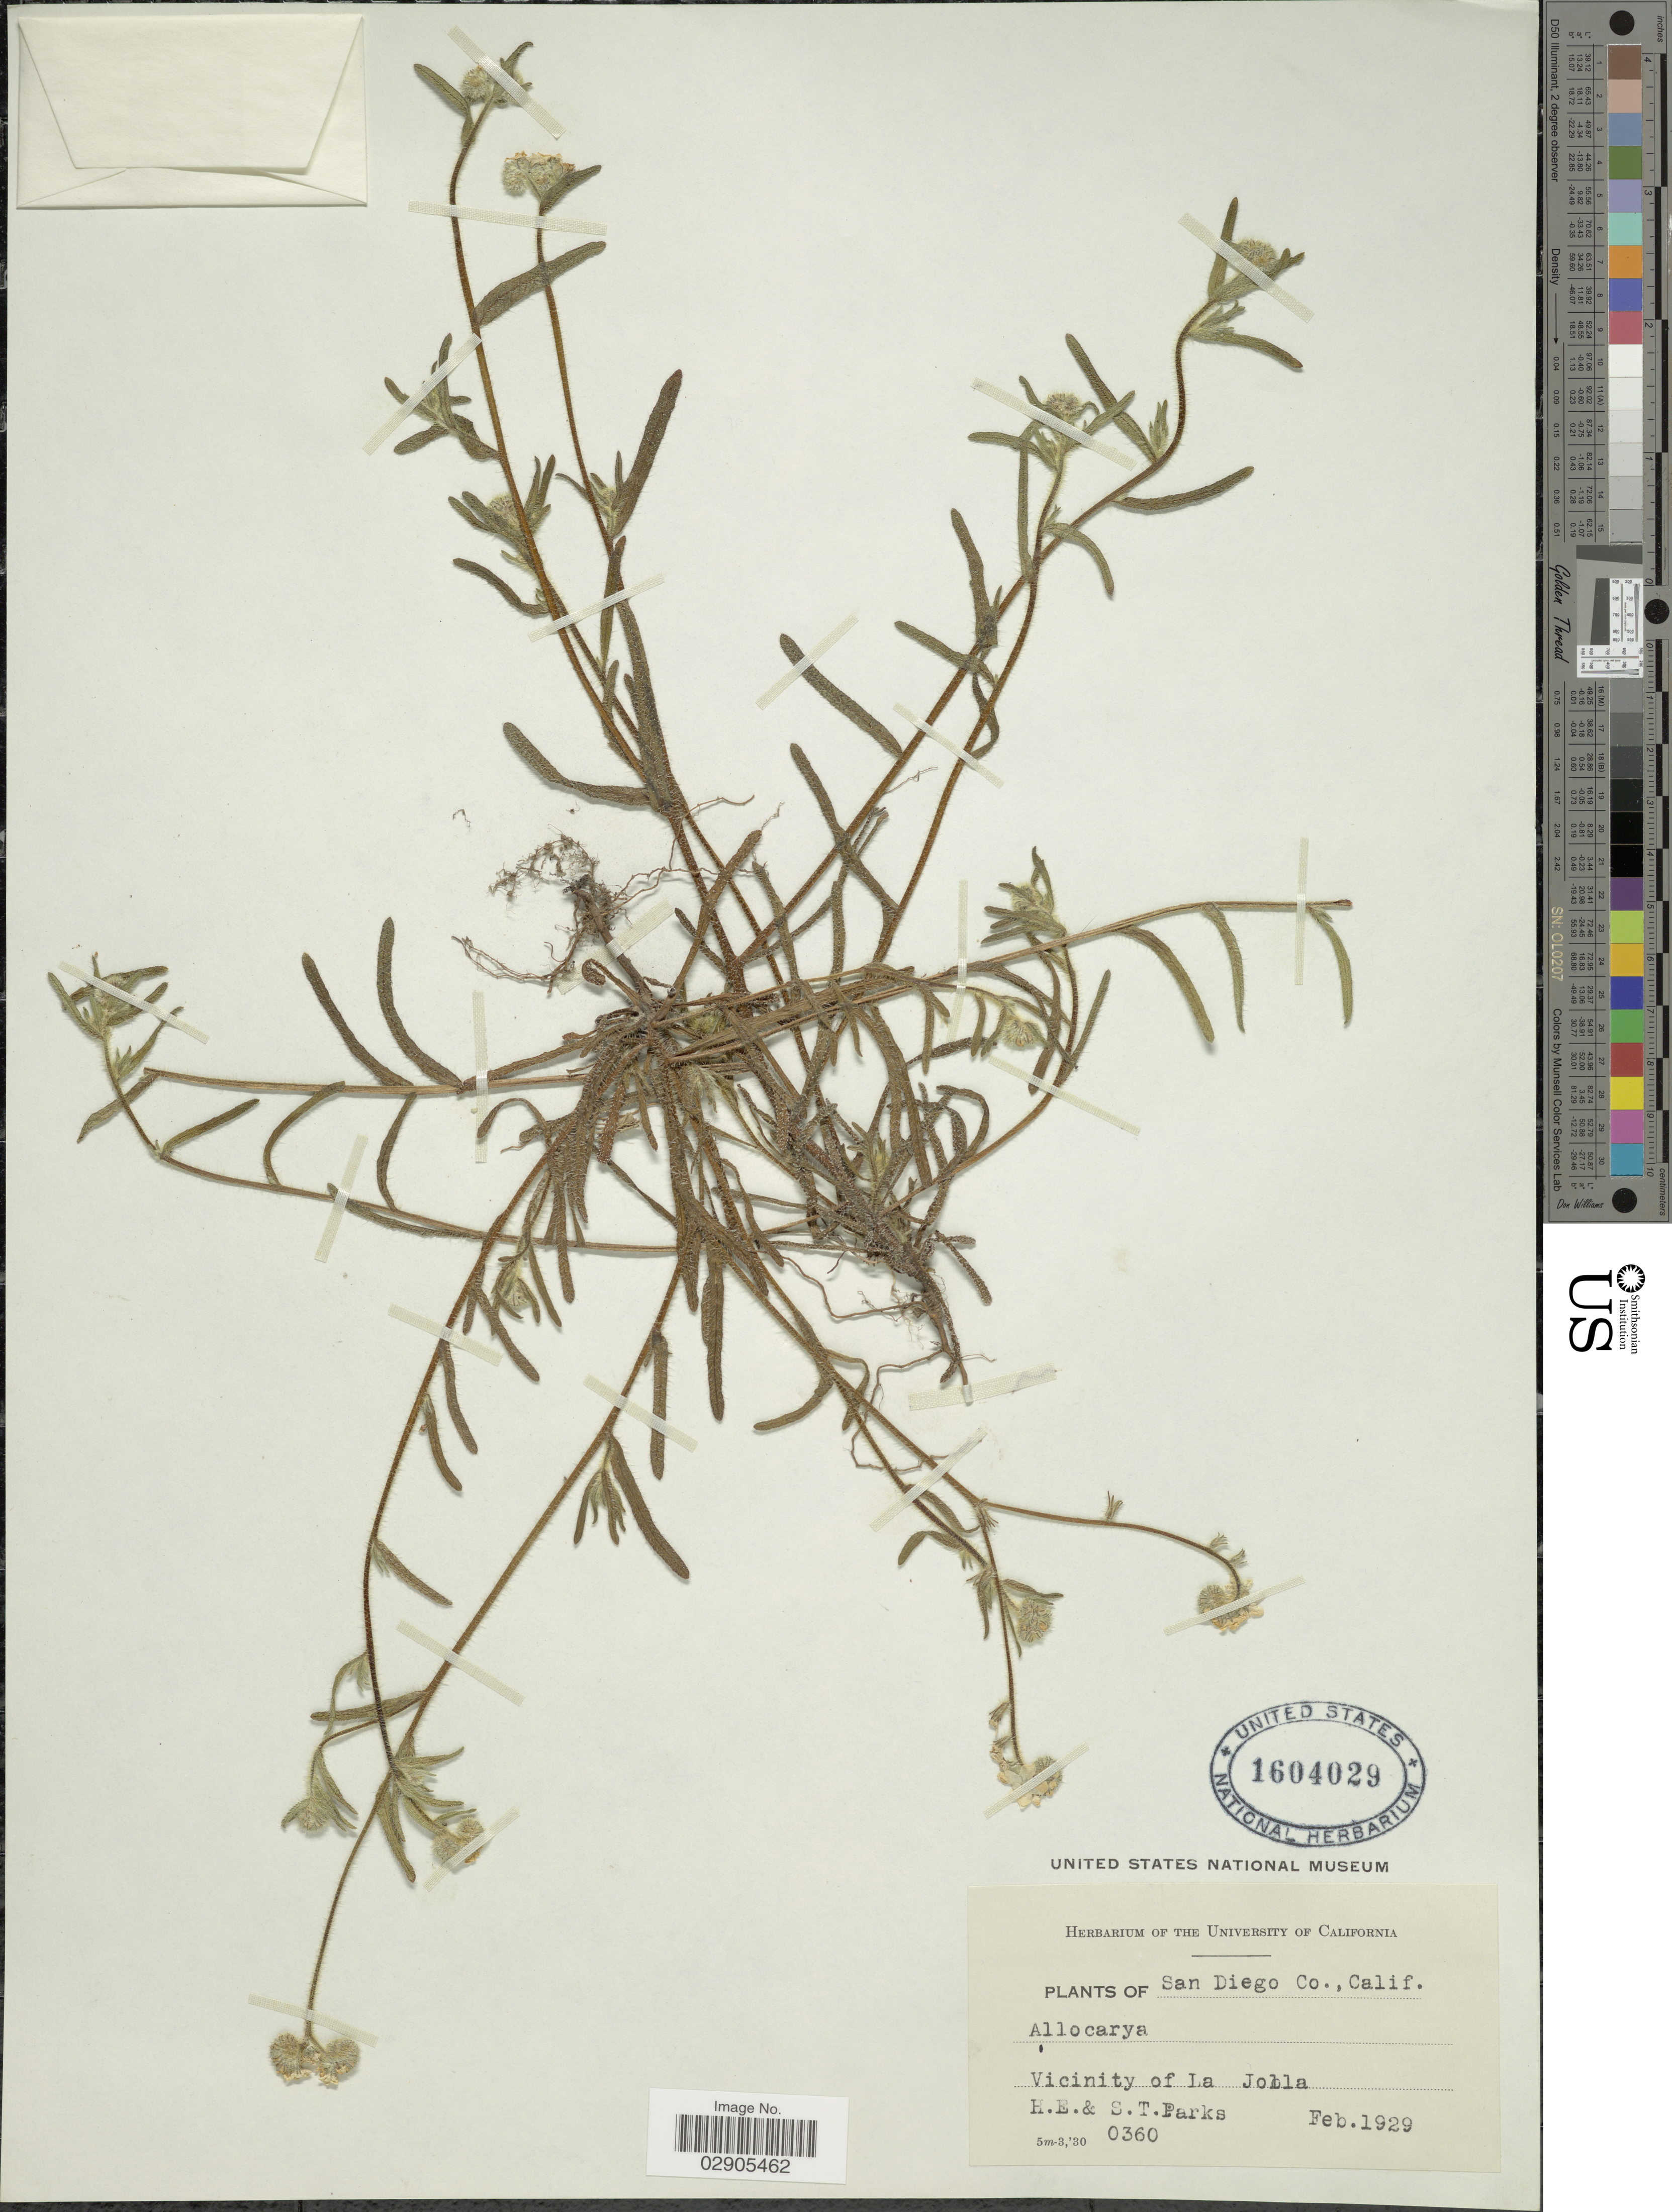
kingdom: Plantae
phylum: Tracheophyta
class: Magnoliopsida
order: Boraginales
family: Boraginaceae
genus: Allocarya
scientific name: Allocarya sp.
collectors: H. E. Parks & S. Parks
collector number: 0360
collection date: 1929-02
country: United States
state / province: California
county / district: San Diego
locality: San Diego. Vicinity of La Jobla.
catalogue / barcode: US 1604029